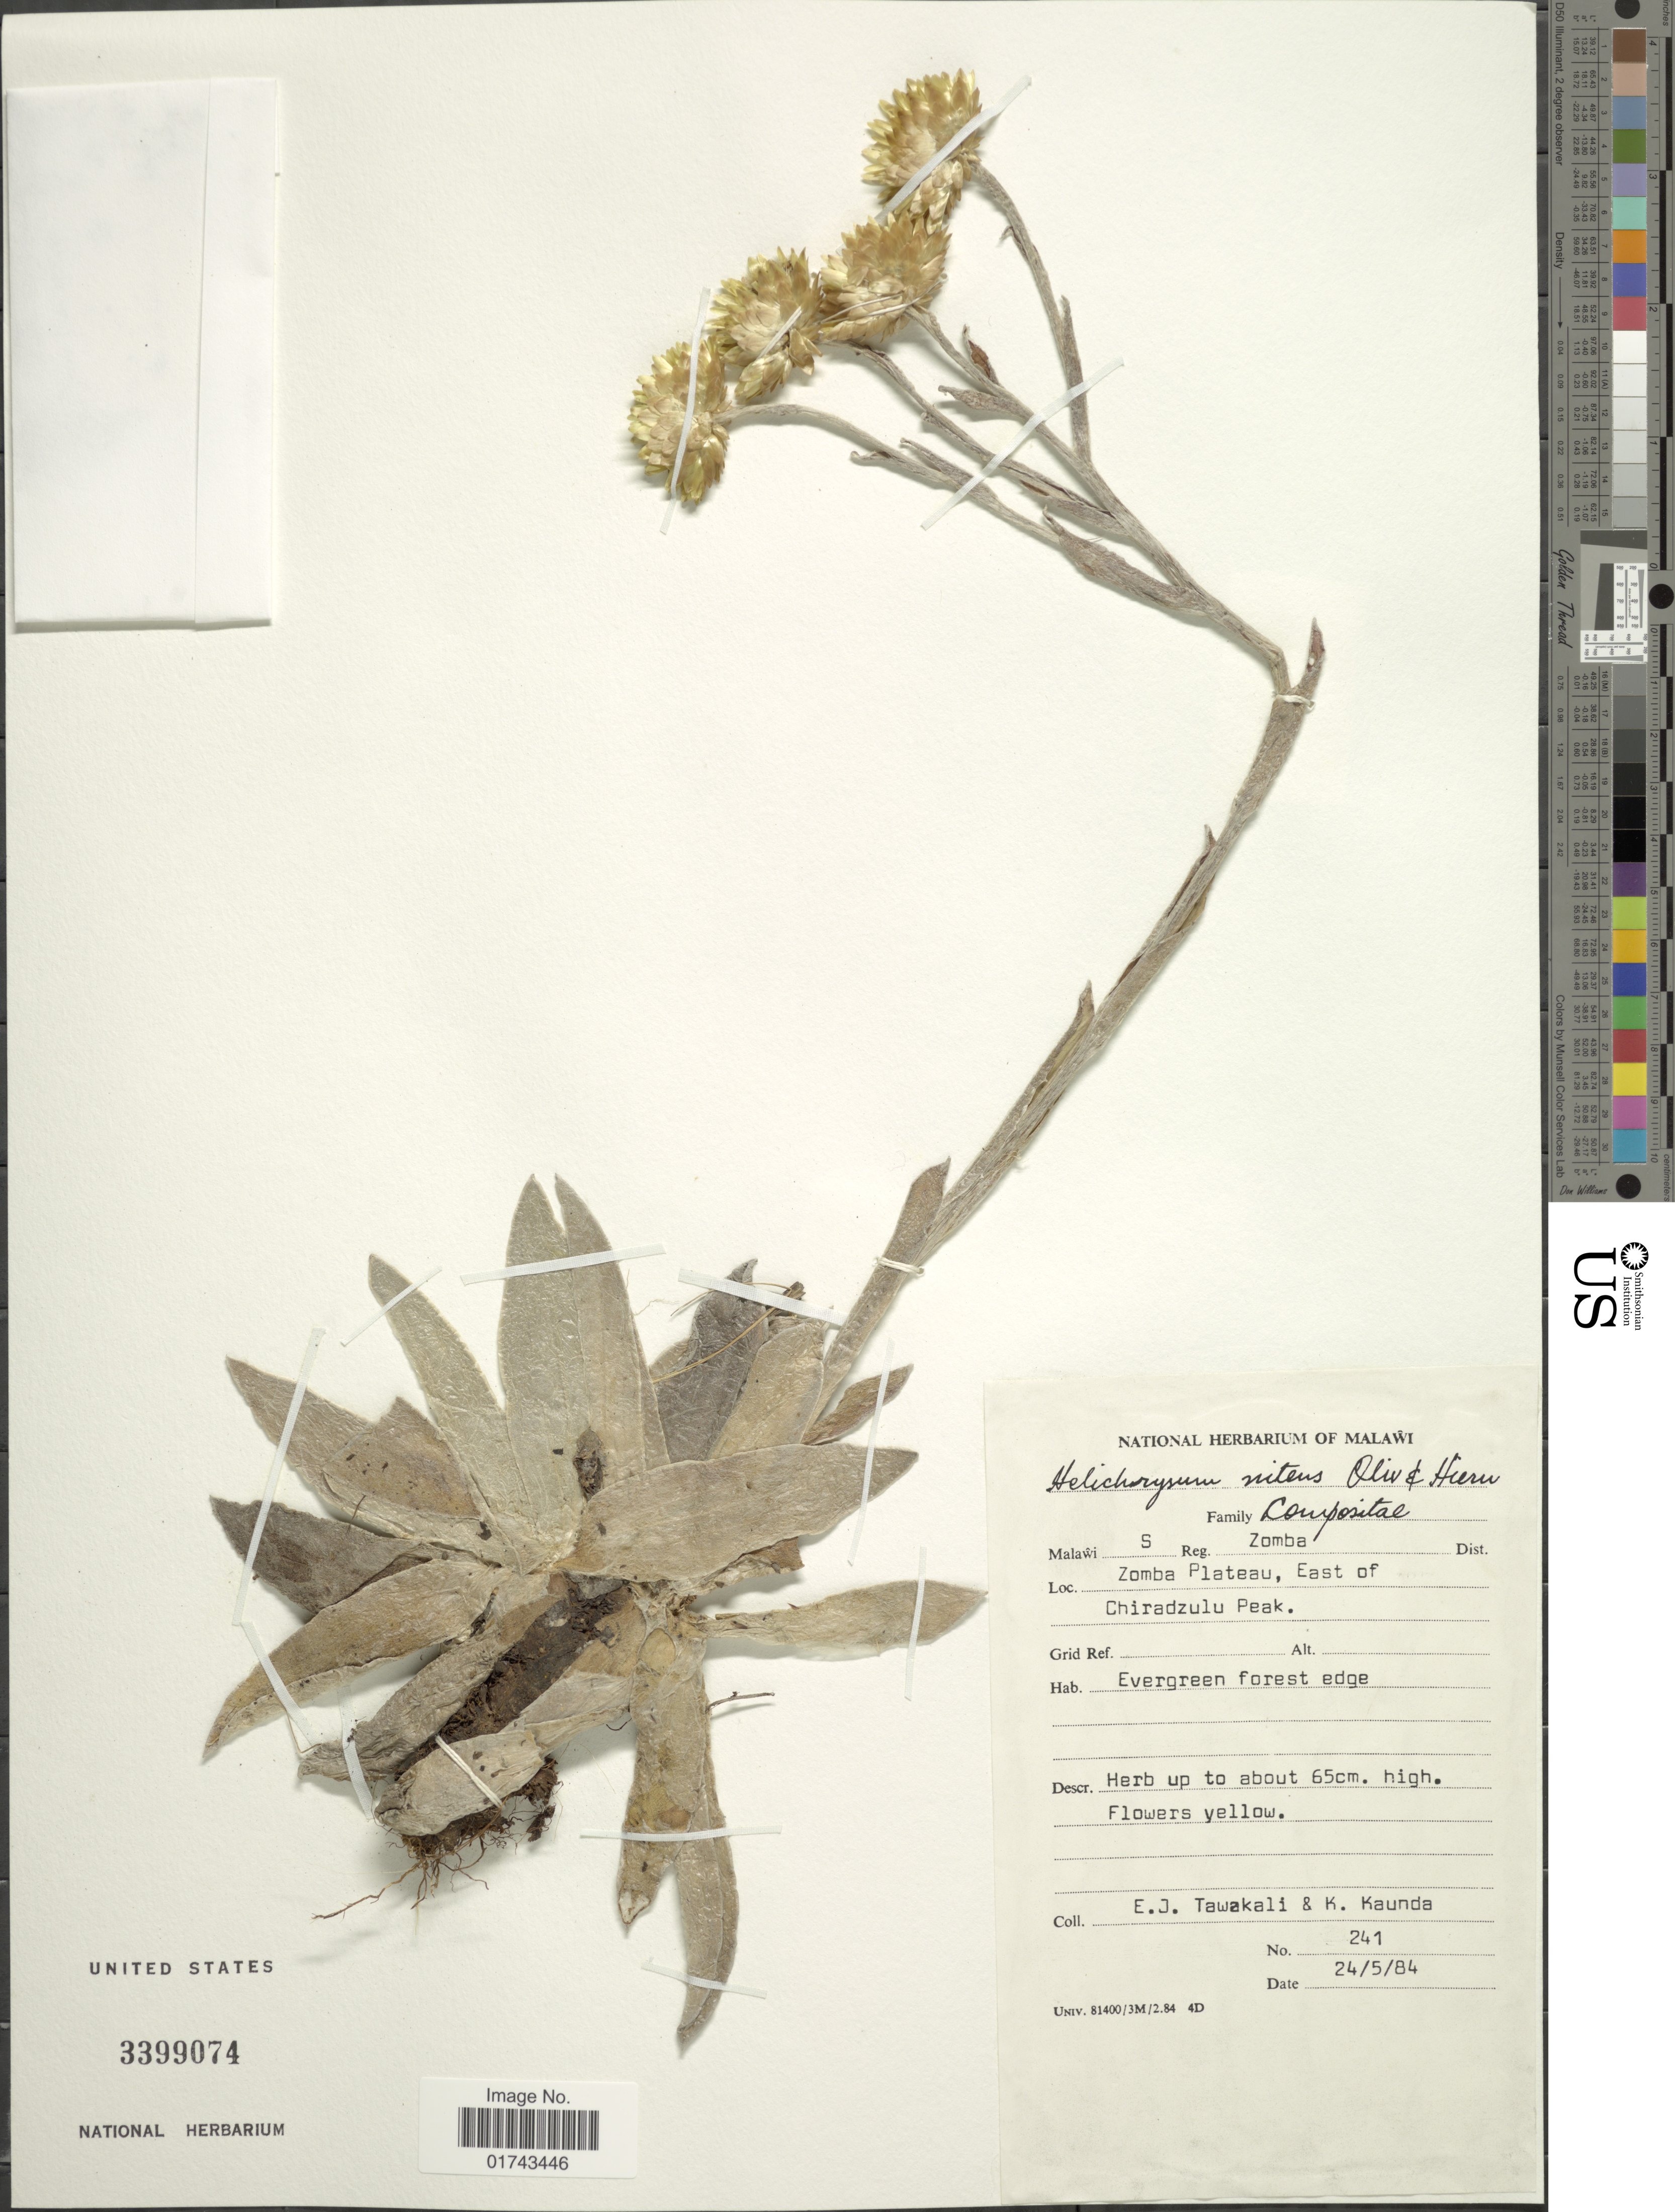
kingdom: Plantae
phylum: Tracheophyta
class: Magnoliopsida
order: Asterales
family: Asteraceae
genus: Helichrysum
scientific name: Helichrysum nitens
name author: Oliv. & Hiern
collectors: E. Tawakali & K. Kaunda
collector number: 241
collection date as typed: Transcribed d/m/y: 24/5/84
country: Malawi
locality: Malawi S, Reg. Zomba Dist. Zomba Plateau, East of Chiradzulu Peak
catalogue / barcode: US 3399074